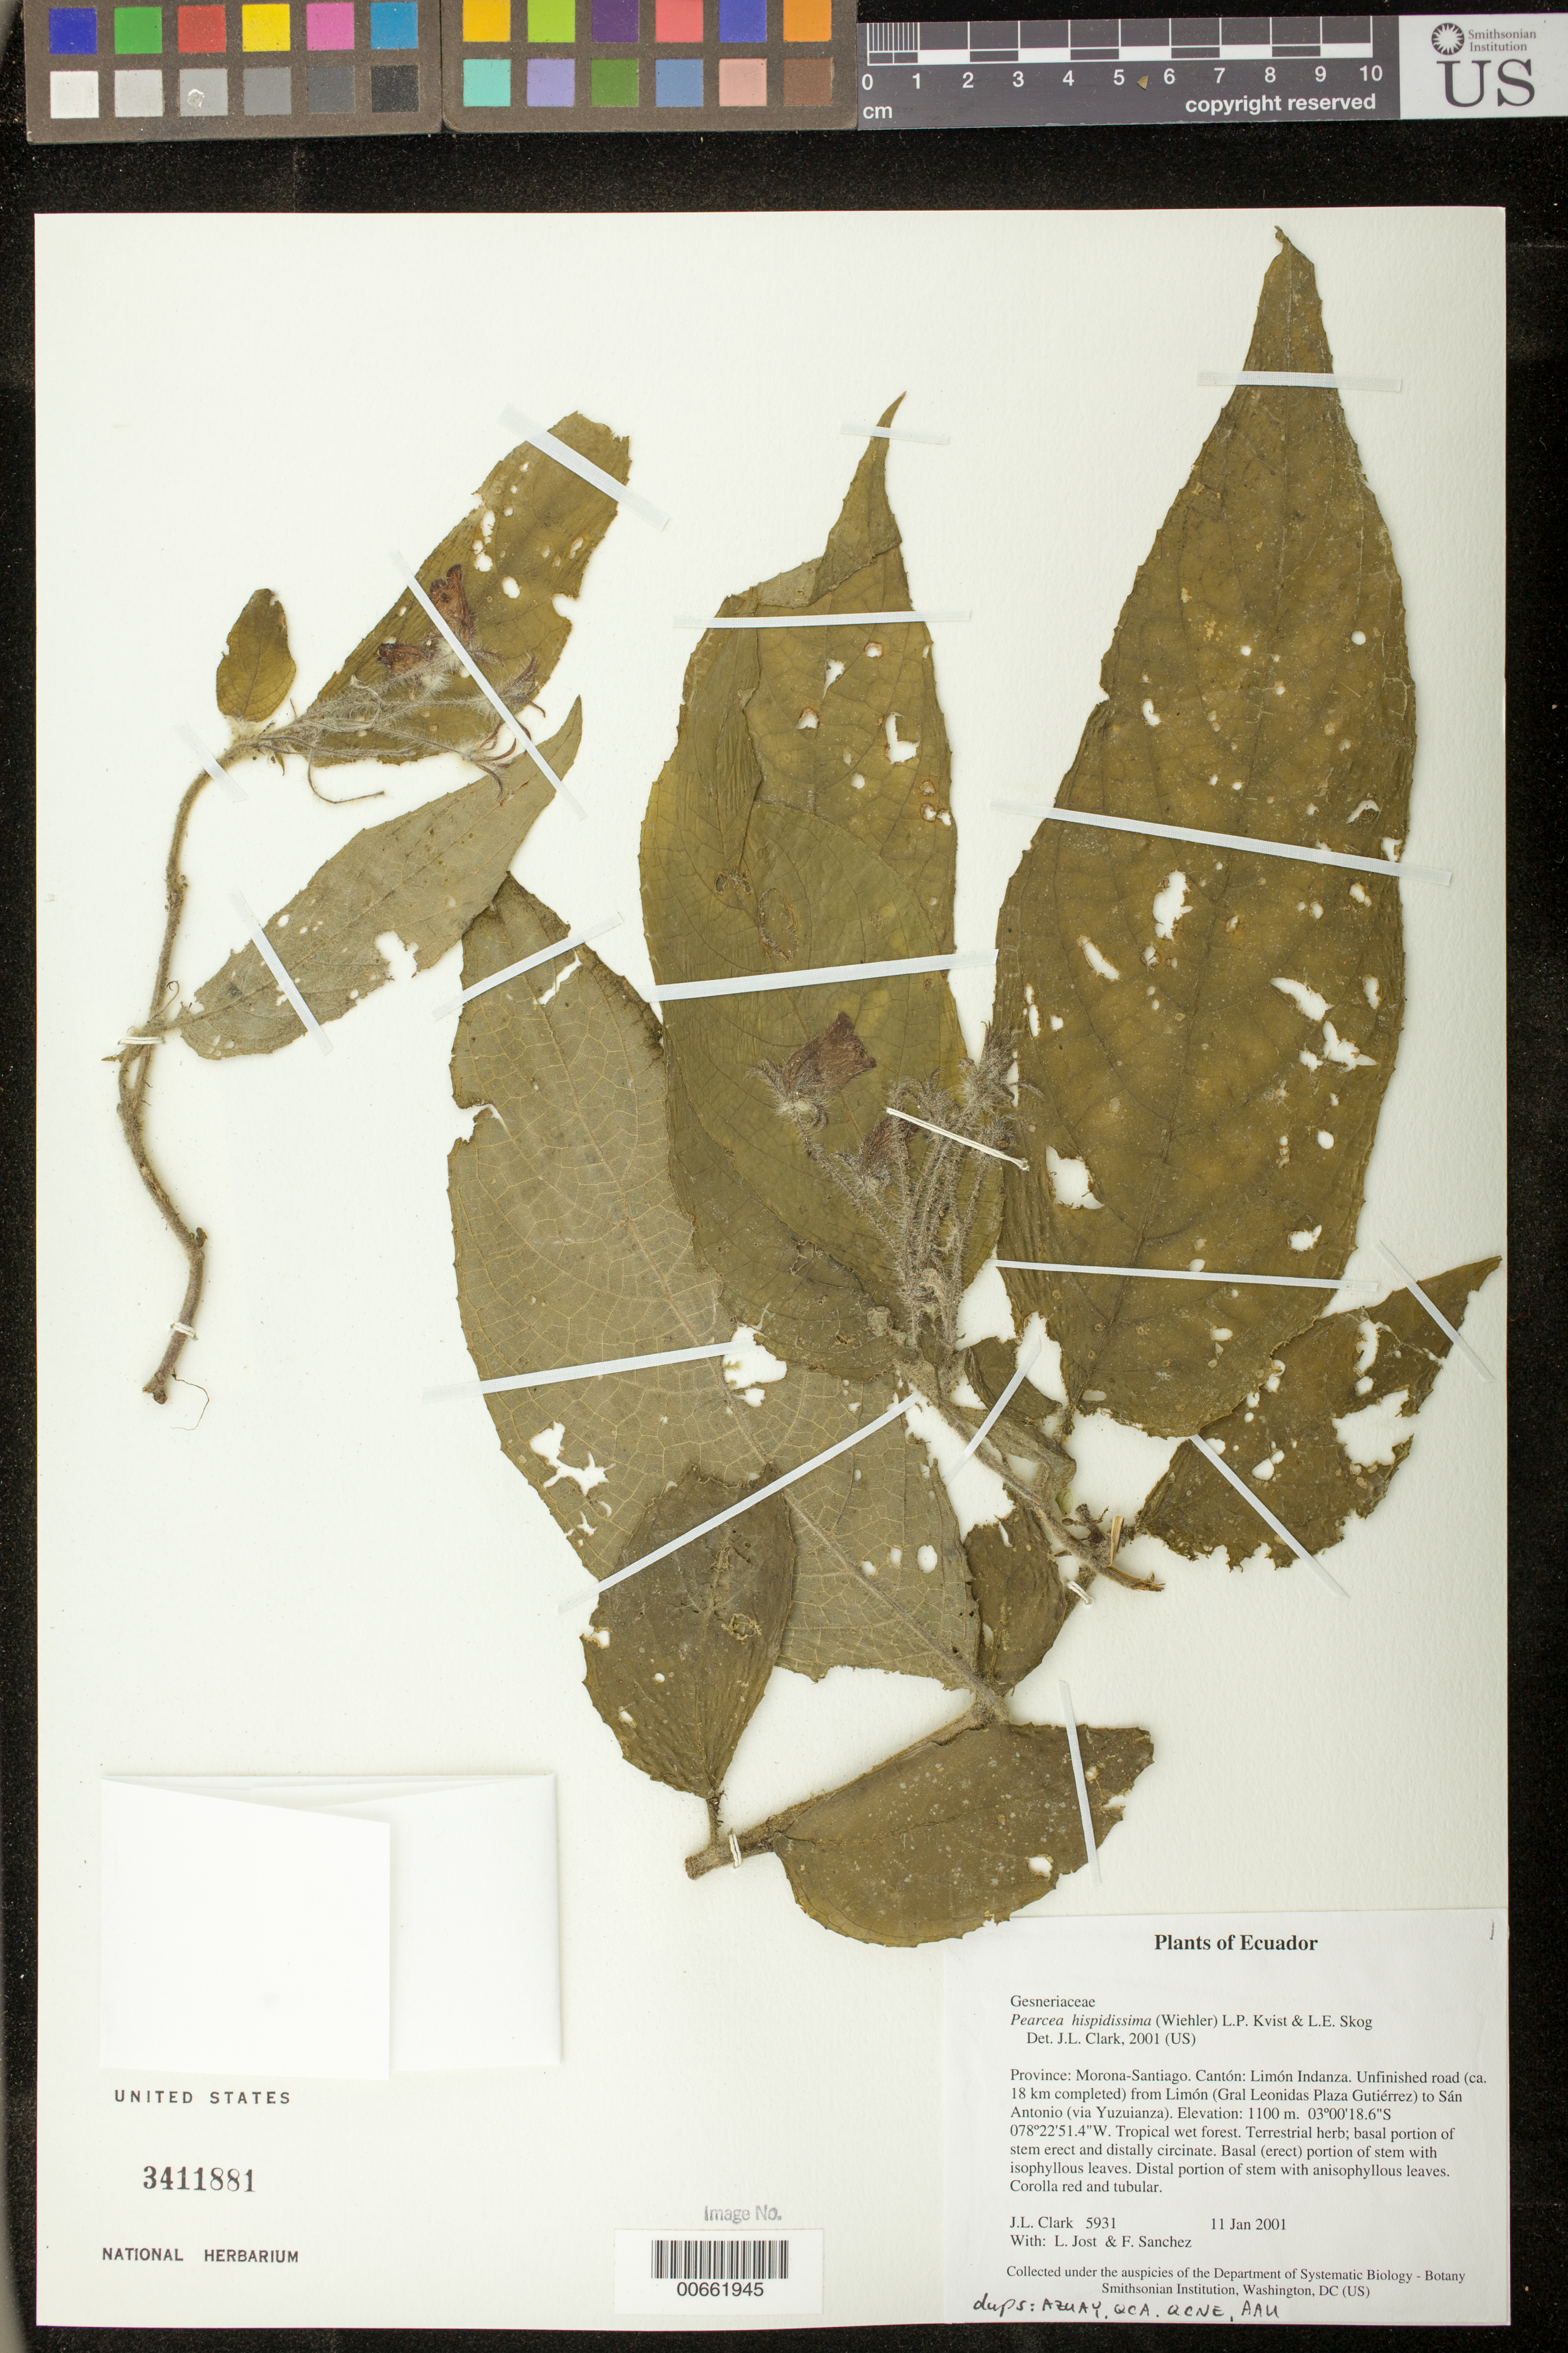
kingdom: Plantae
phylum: Tracheophyta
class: Magnoliopsida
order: Lamiales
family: Gesneriaceae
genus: Pearcea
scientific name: Pearcea hispidissima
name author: (Wiehler) L.P. Kvist & L.E. Skog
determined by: Clark, J. L., (SEL), The Marie Selby Botanical Garden (UNITED STATES)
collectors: J. L. Clark, L. Jost & F. Sanchez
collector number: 5931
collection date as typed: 11 Jan 2001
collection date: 2001-01-11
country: Ecuador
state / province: Morona-Santiago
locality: Cantón: Limón Indanza. Unfinished road (ca. 18 km completed) from Limón (Gral Leonidas Plaza Gutiérrez) to Sán Antonio (via Yuzuianza).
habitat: Tropical wet forest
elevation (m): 1100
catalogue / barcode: US 3411881